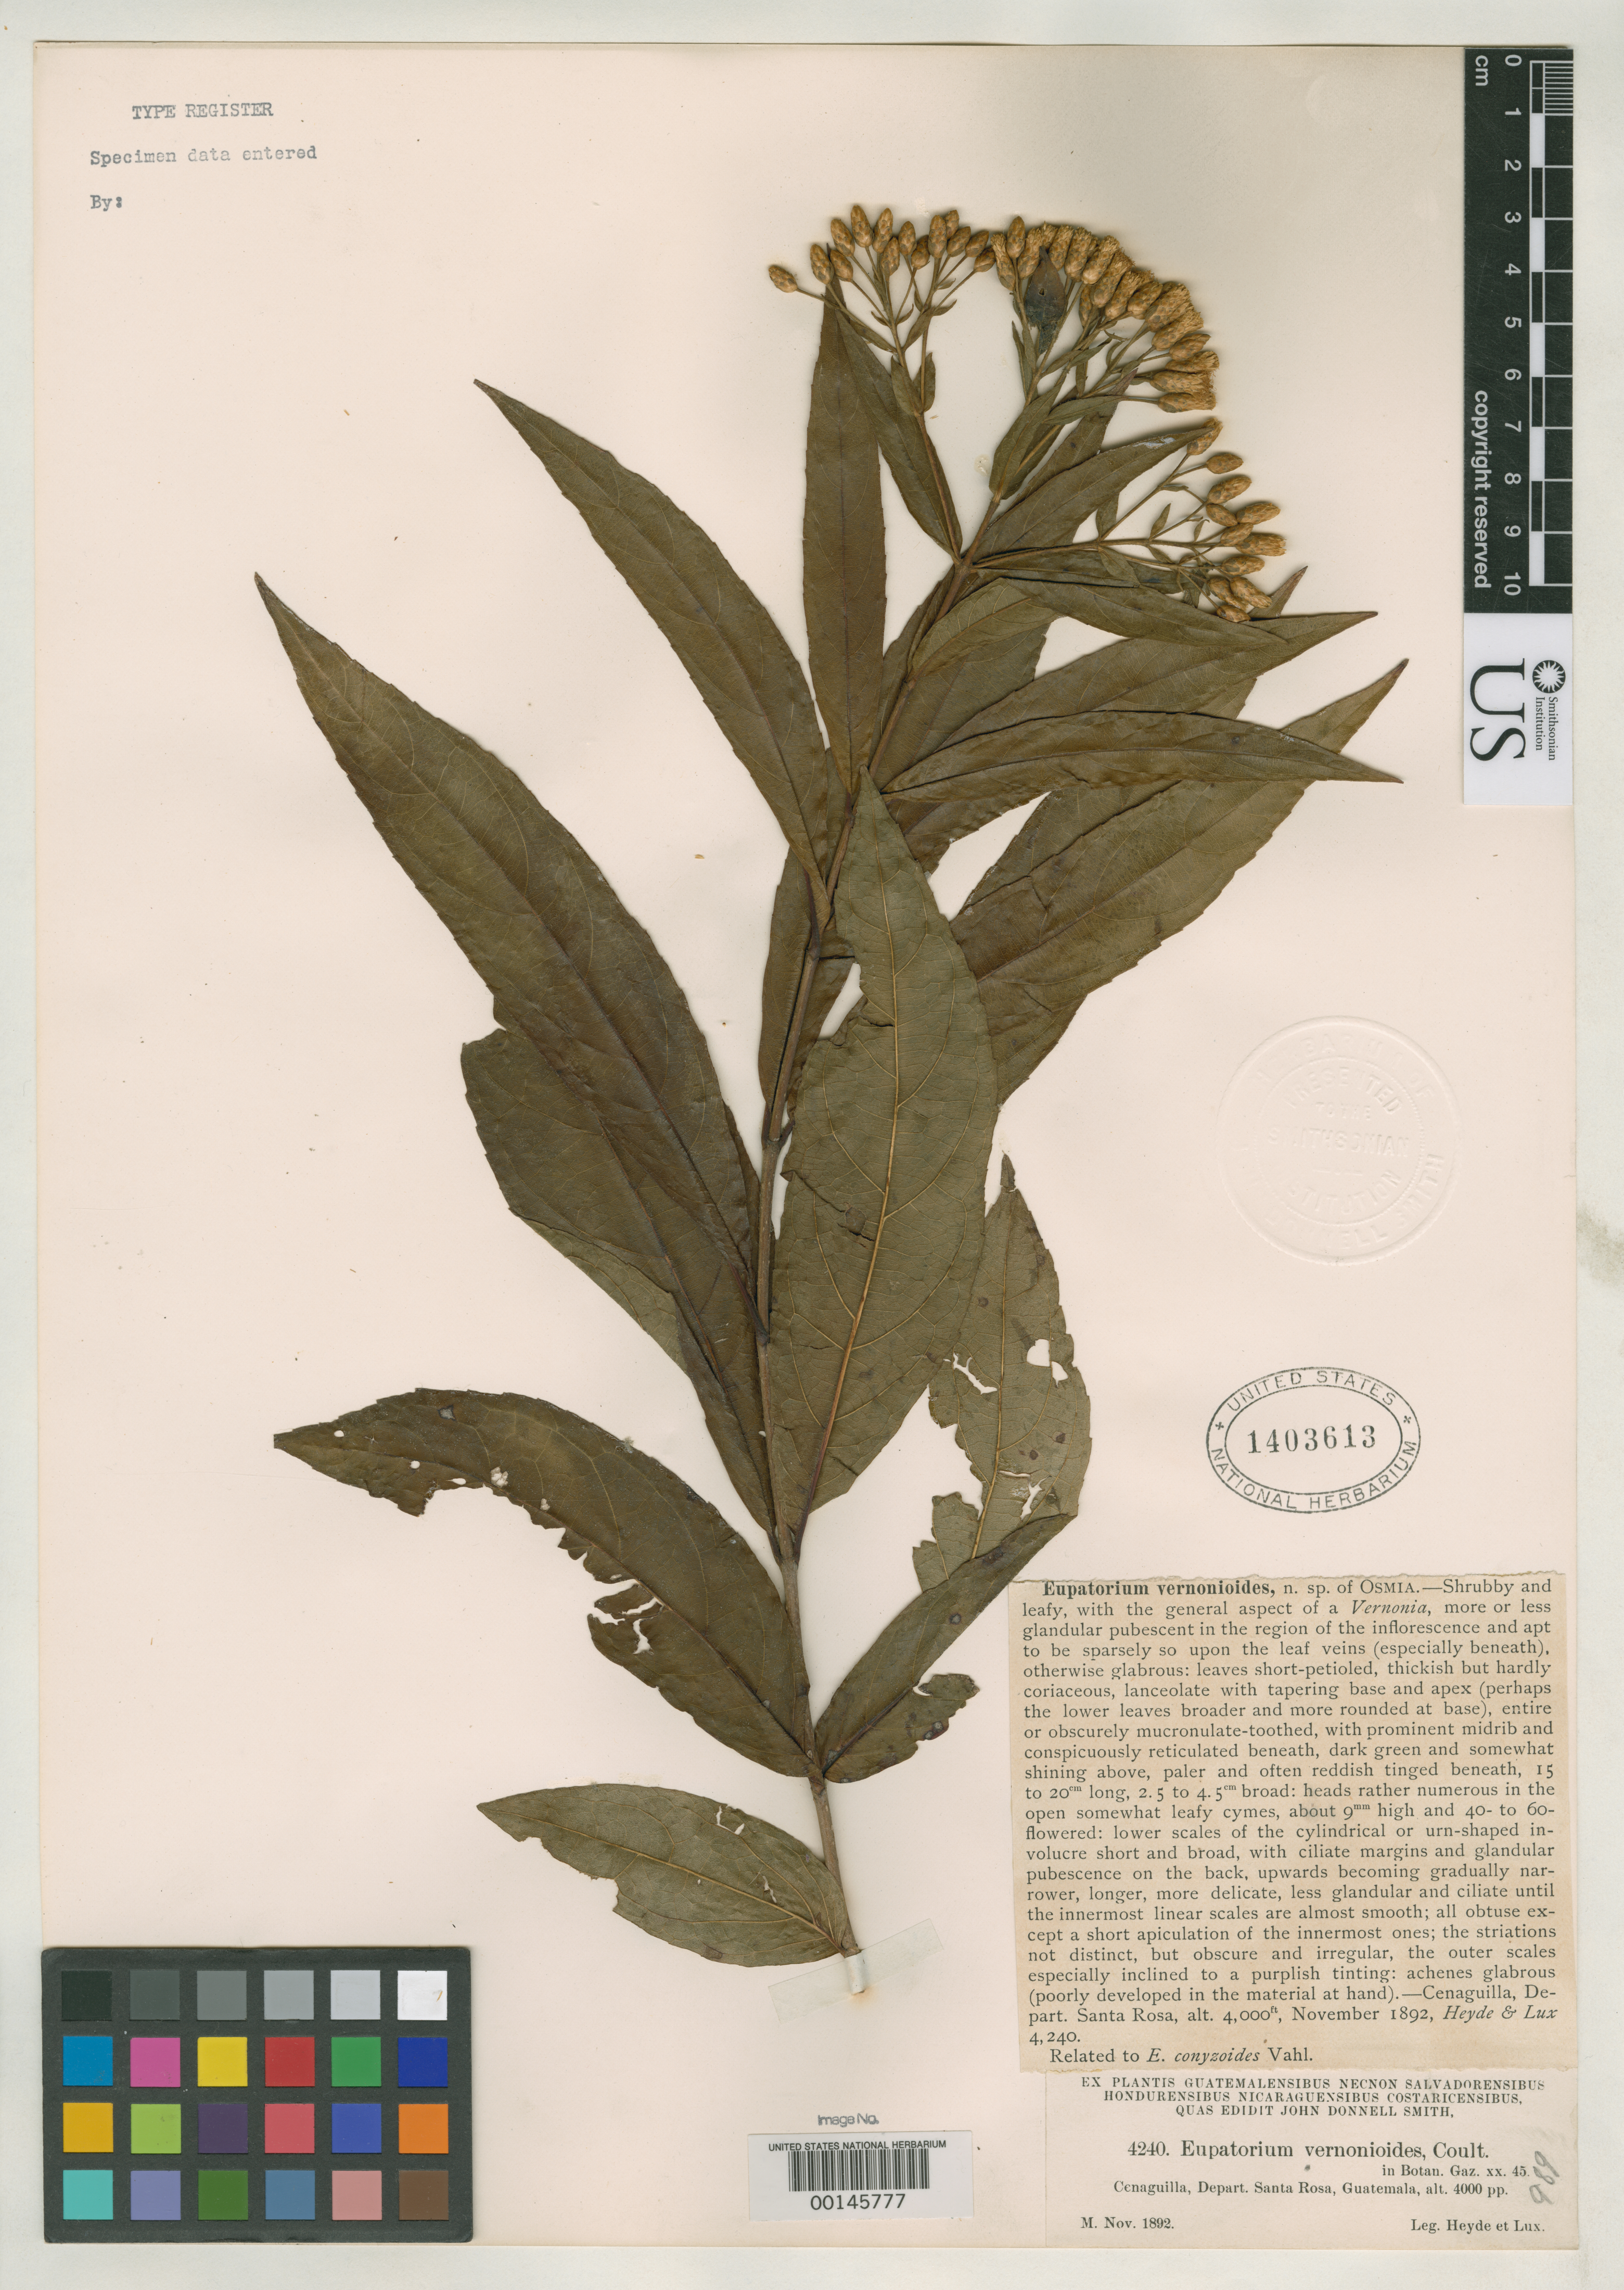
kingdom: Plantae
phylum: Tracheophyta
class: Magnoliopsida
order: Asterales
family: Asteraceae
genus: Eupatorium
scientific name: Eupatorium vernonioides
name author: J.M. Coult.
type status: Type Collection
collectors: E. T. Heyde & E. Lux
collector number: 4240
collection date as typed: Nov 1892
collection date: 1892-11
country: Guatemala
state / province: Santa Rosa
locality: Cenaguilla, Depart. Santa Rosa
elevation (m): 1219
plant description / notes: Specimen ex John Donnell Smith herbarium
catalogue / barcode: US 1403613